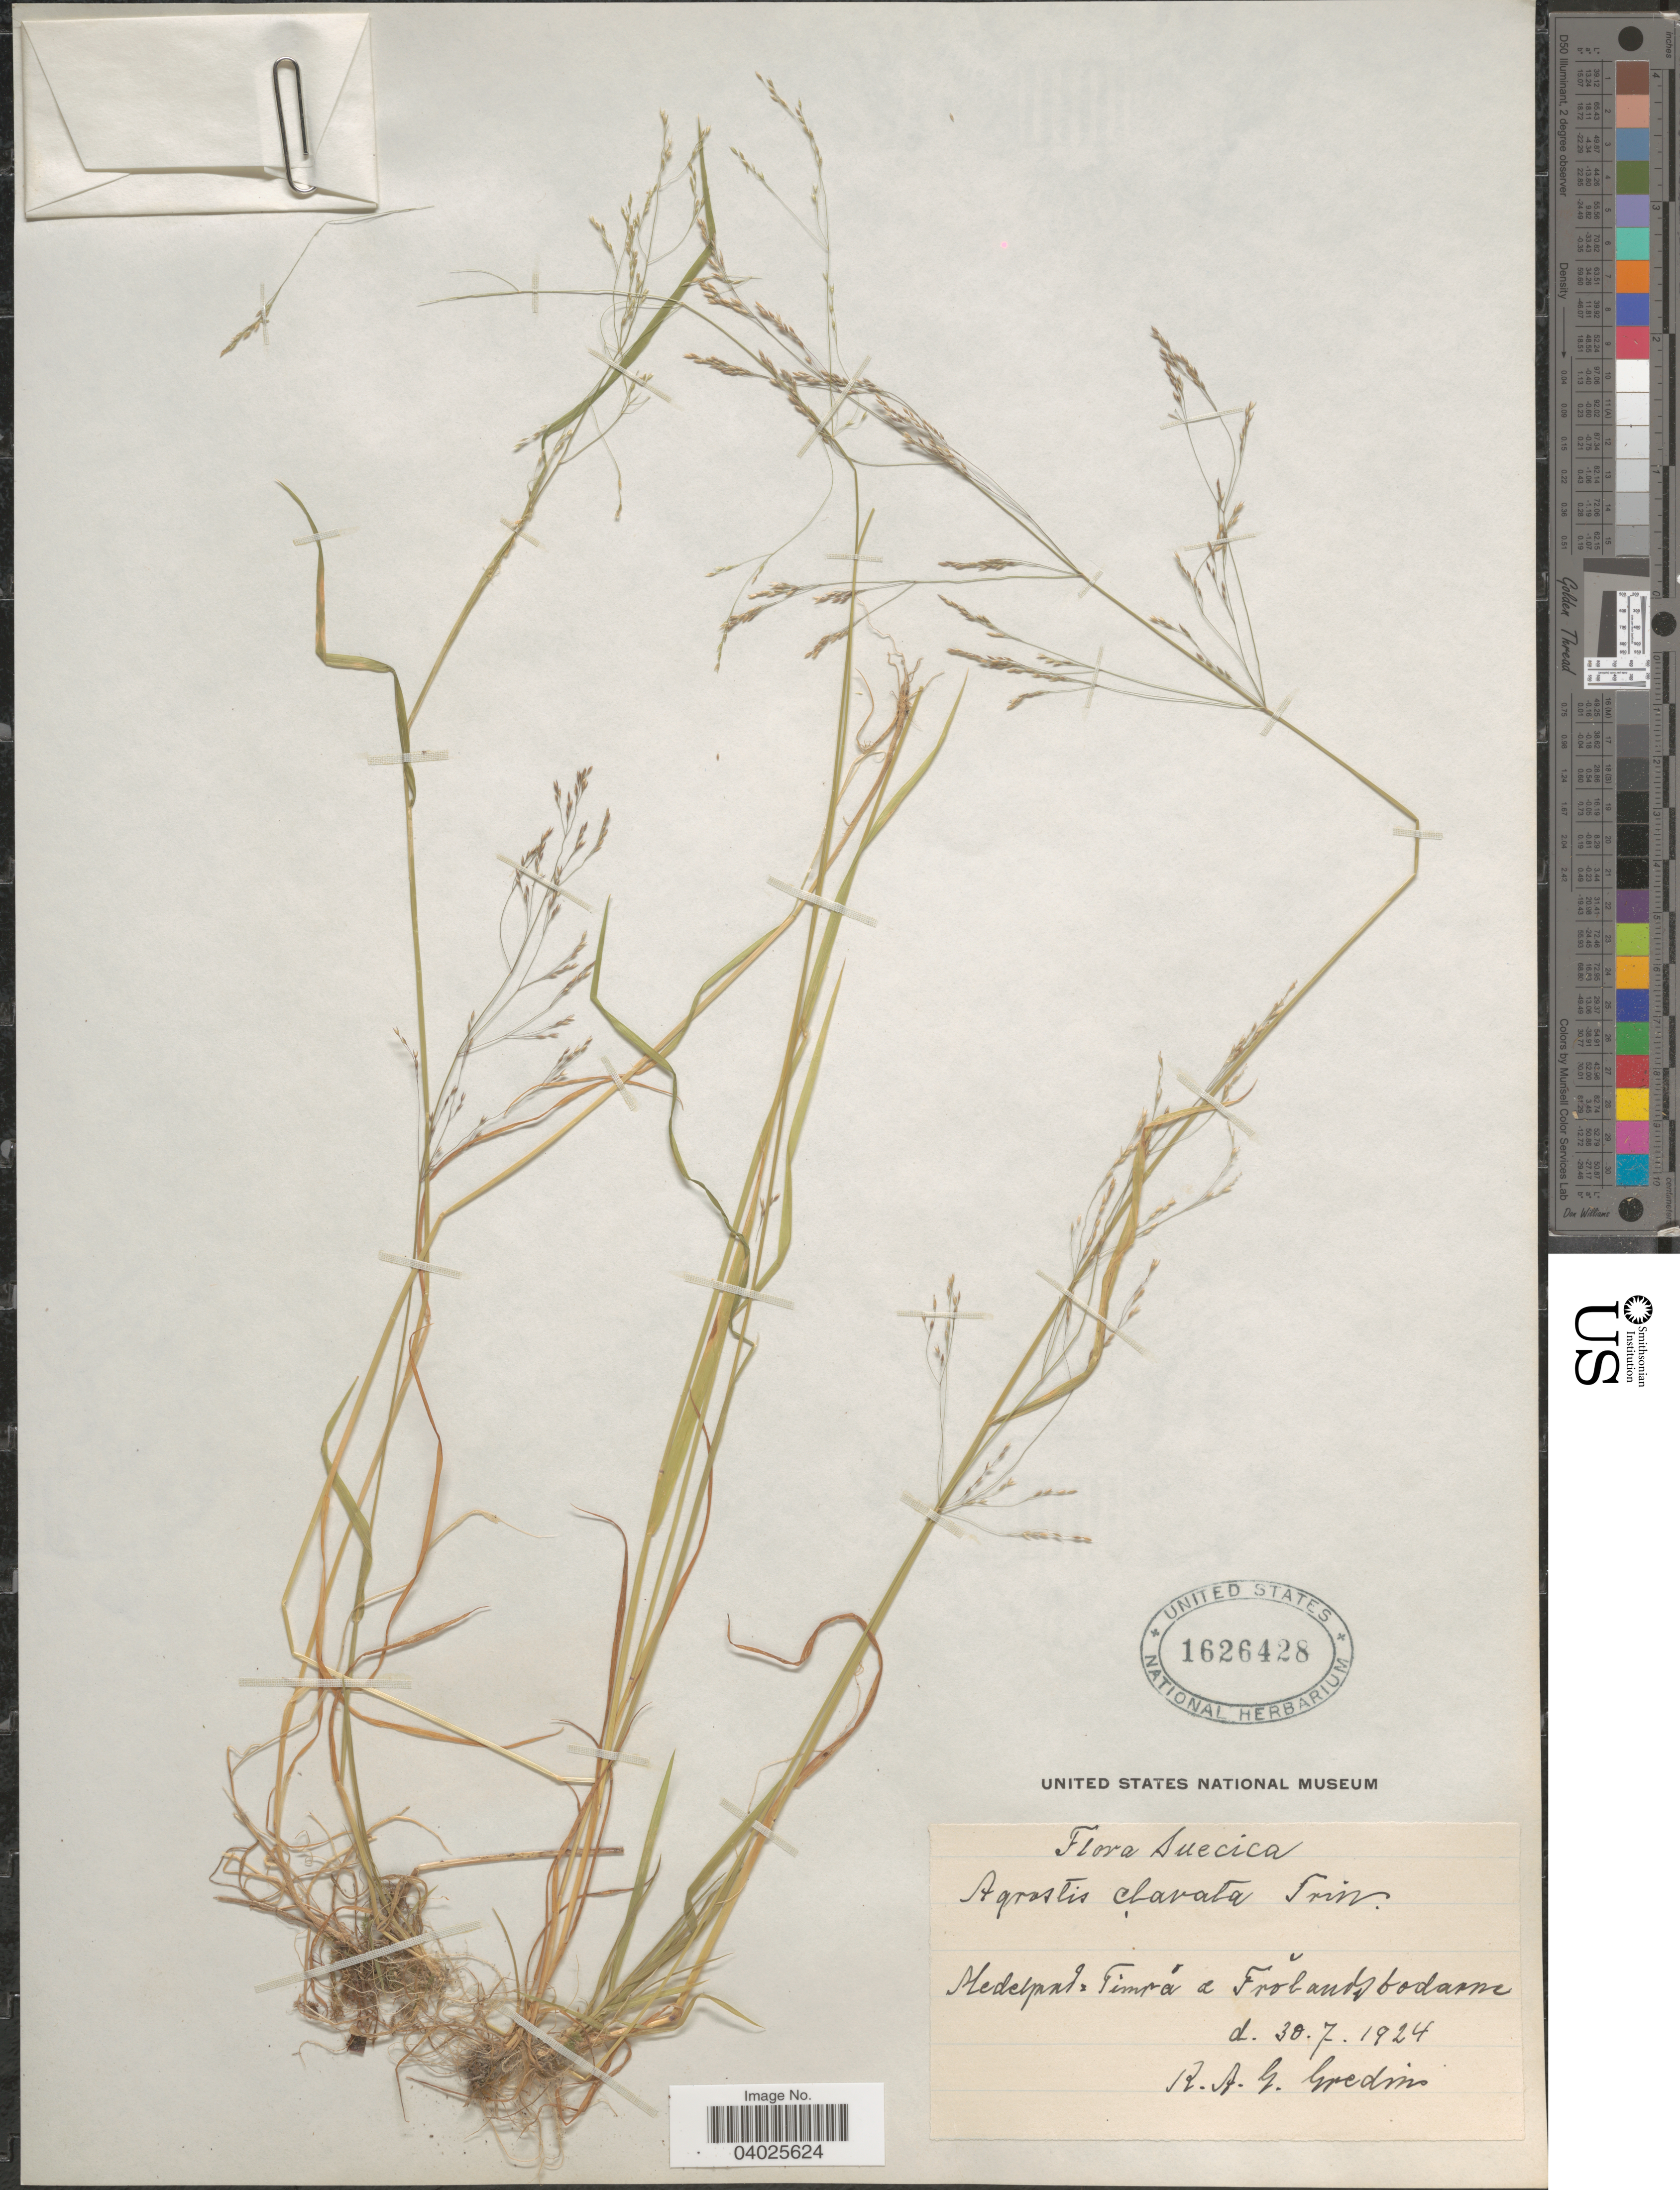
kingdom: Plantae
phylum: Tracheophyta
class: Liliopsida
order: Poales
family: Poaceae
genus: Agrostis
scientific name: Agrostis clavata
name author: Trin.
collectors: K. Gredin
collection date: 1924-07-30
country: Sweden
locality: Suecica. Medelpad: Timrå a Frölandsbodarne.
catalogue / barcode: US 1626428